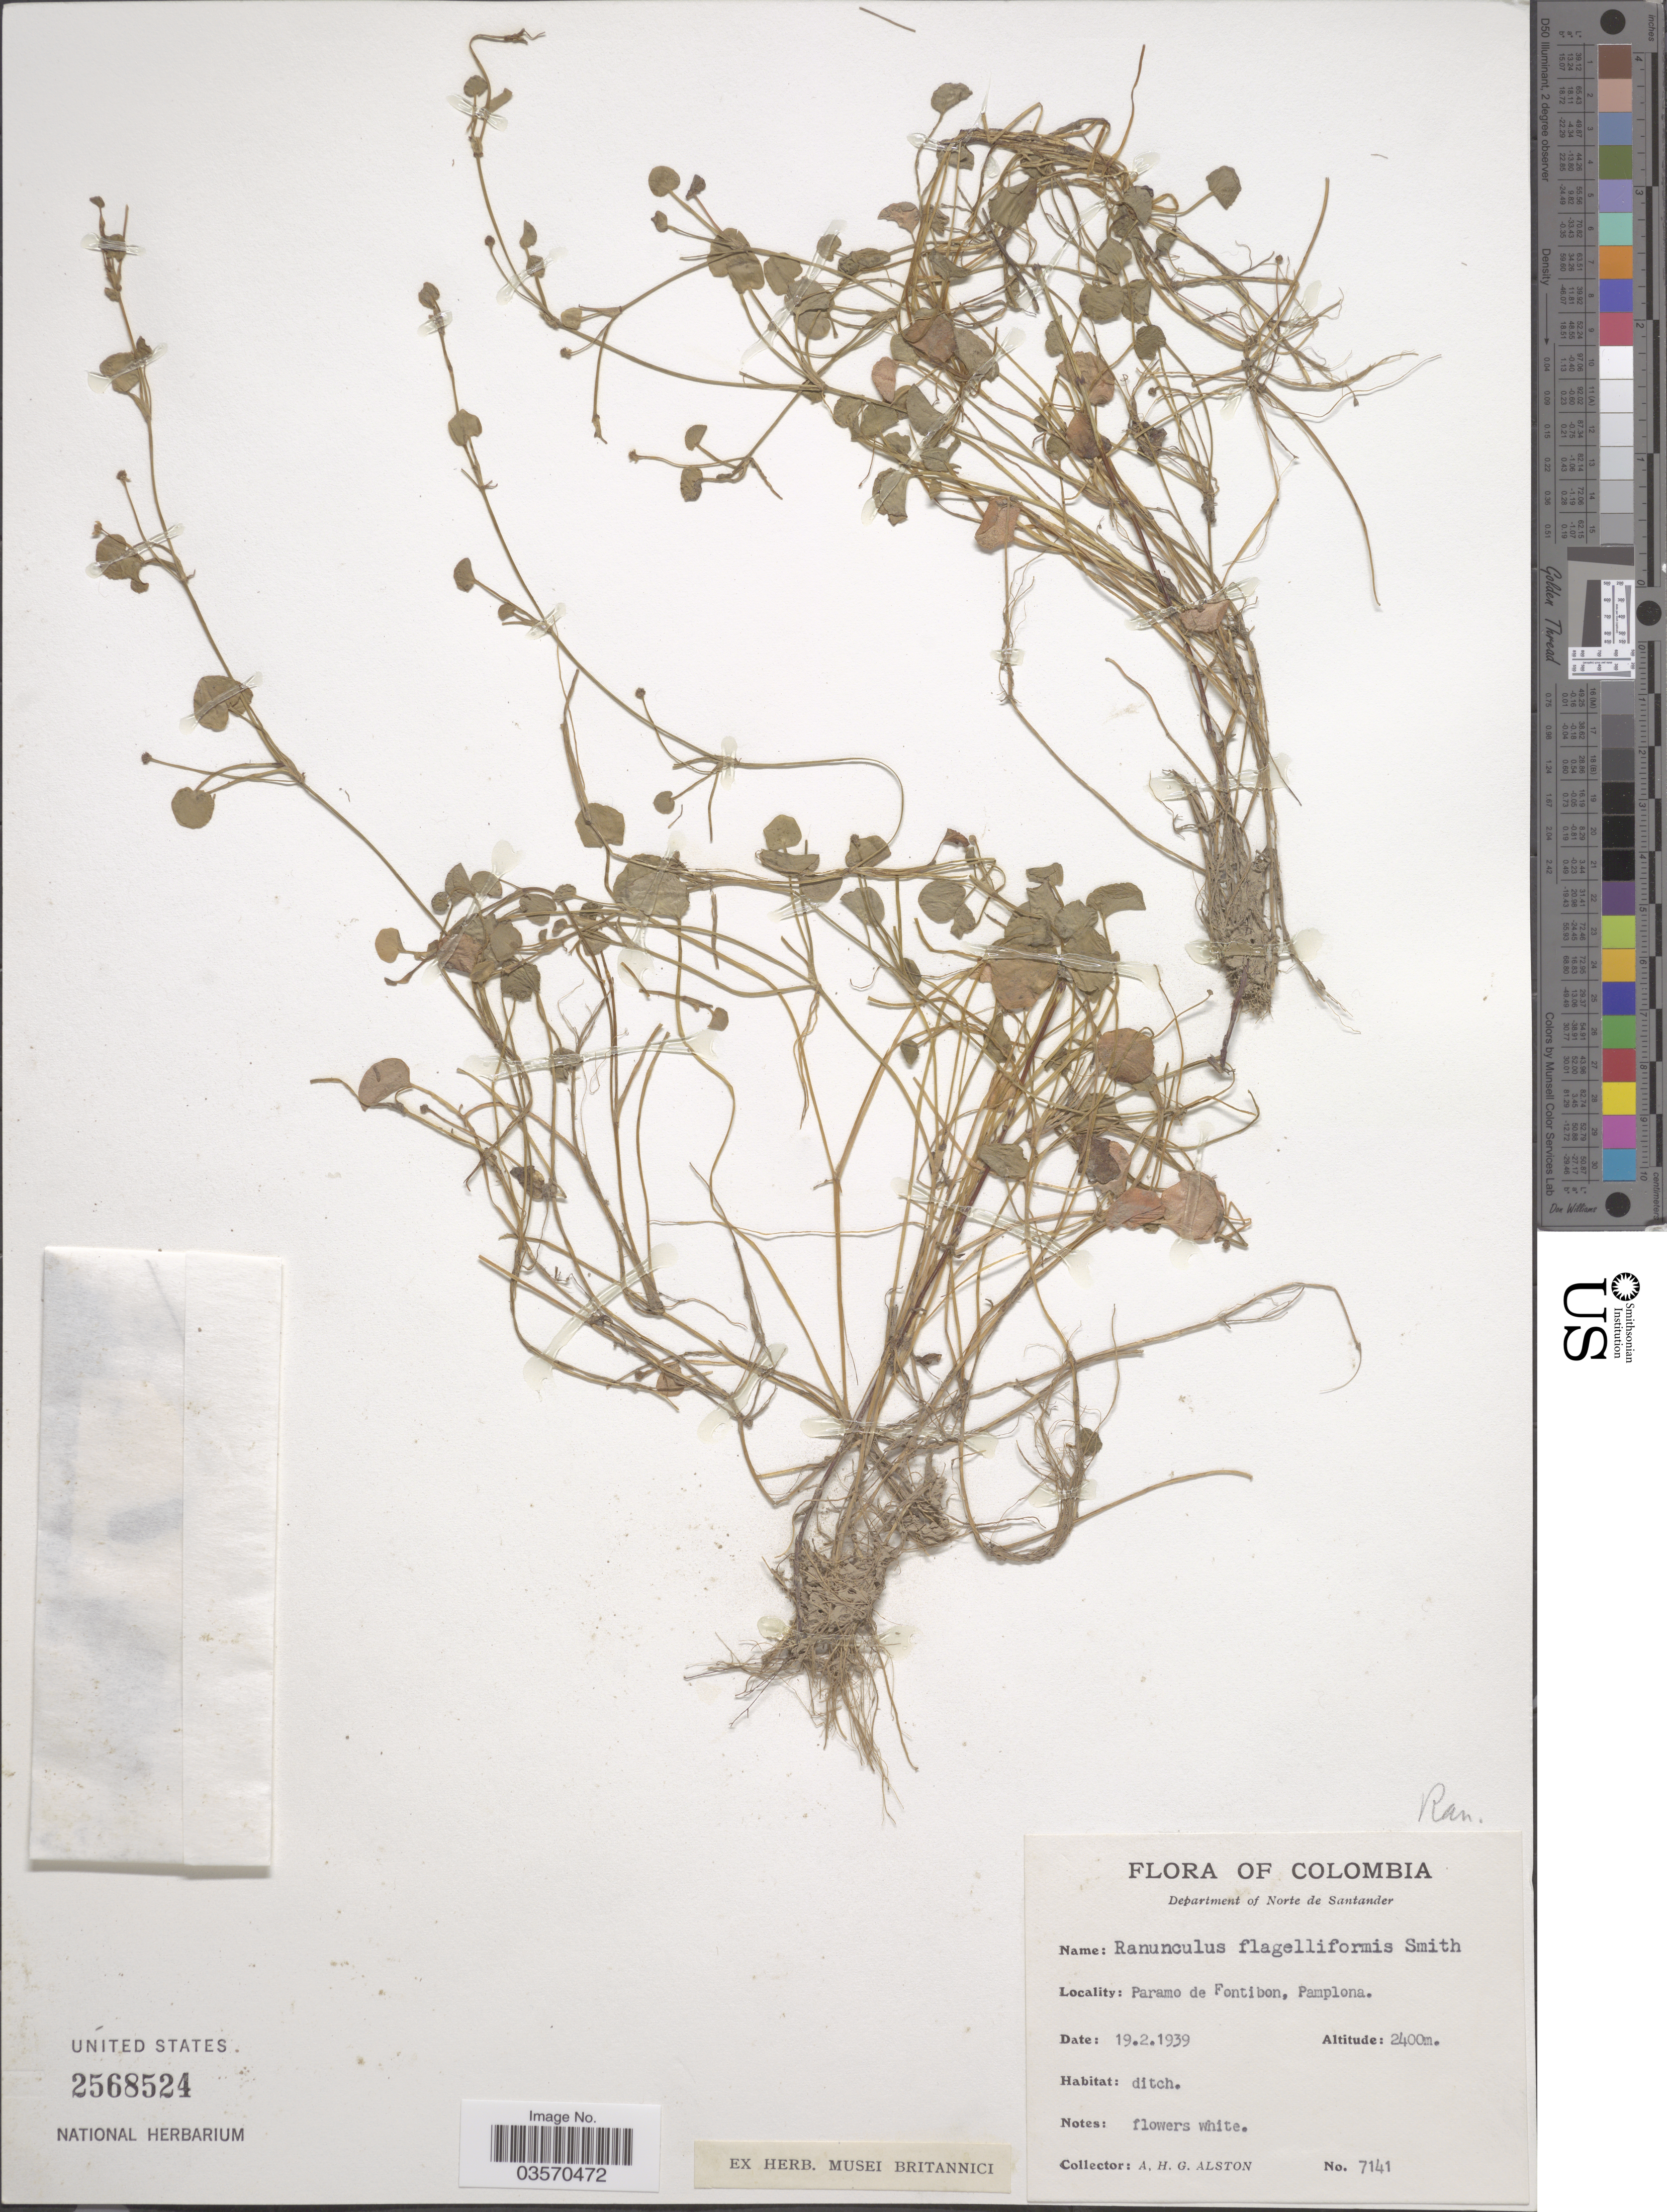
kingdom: Plantae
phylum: Tracheophyta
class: Magnoliopsida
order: Ranunculales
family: Ranunculaceae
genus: Ranunculus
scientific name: Ranunculus flagelliformis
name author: Sm.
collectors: A. H. Alston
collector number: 7141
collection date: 1939-02-19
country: Colombia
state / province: Norte de Santander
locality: Department of Norte de Santander. Paramo de Fontibon, Pamplona.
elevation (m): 2400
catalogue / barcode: US 2568524